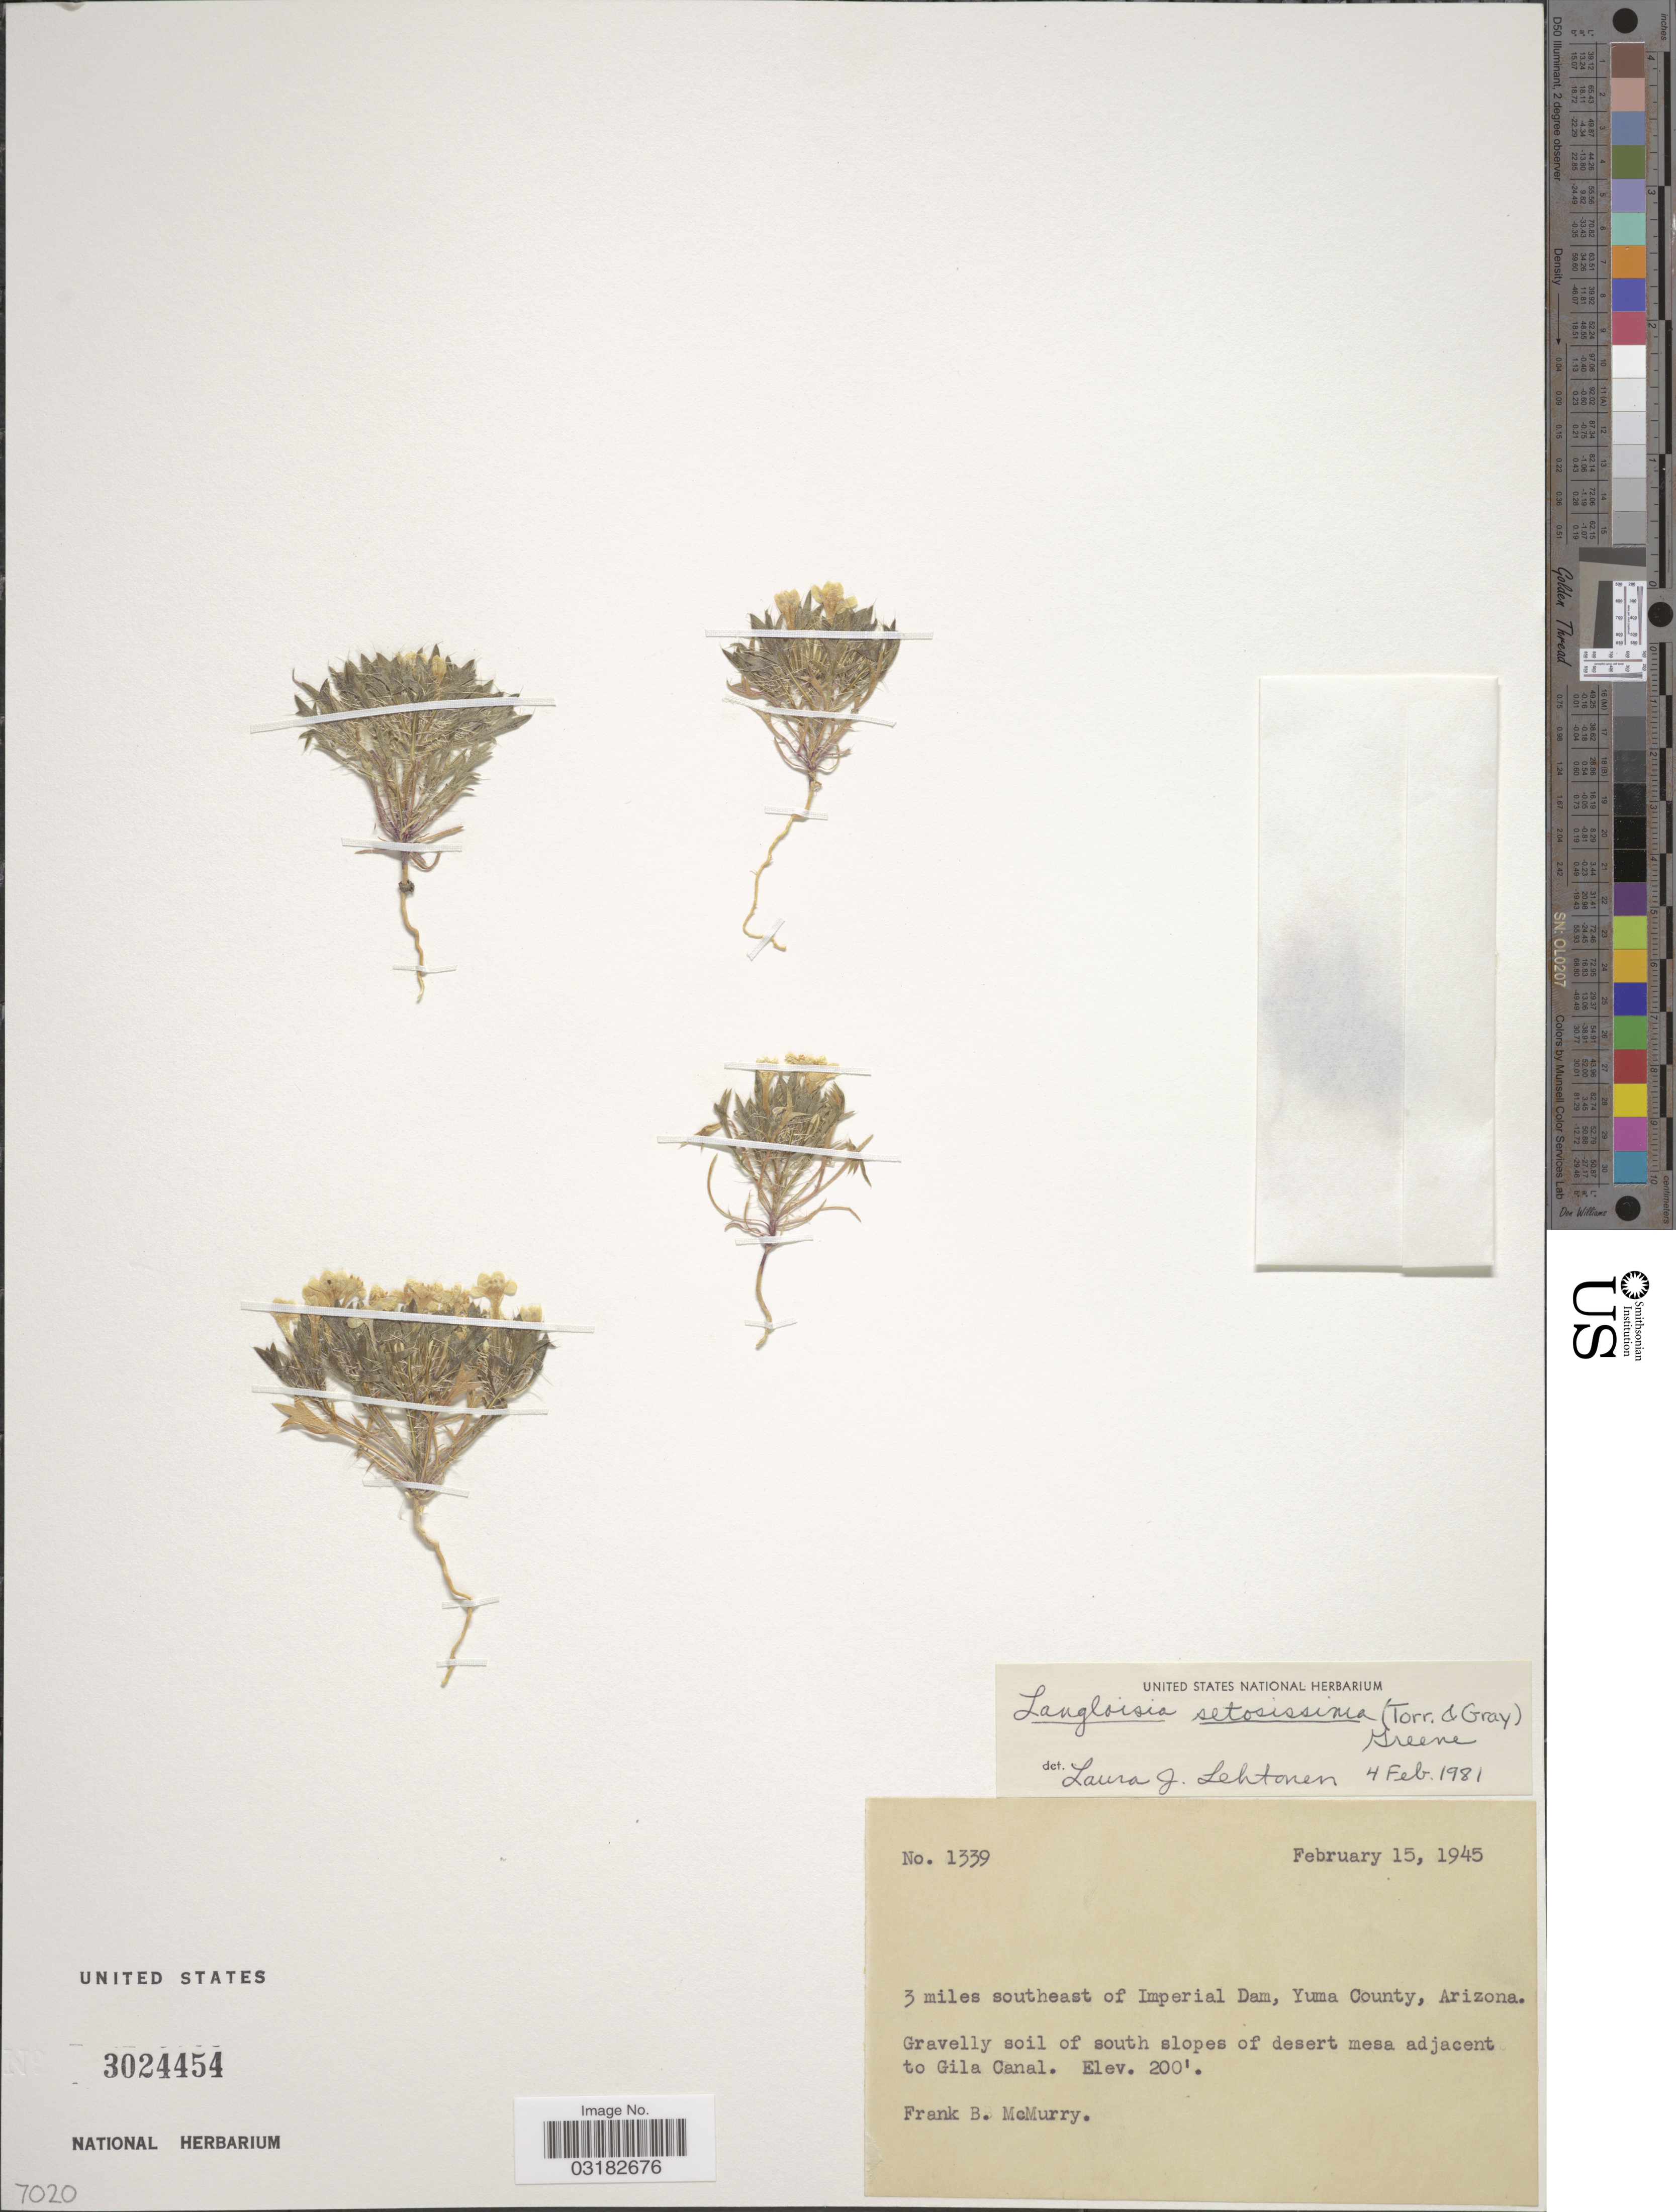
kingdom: Plantae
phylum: Tracheophyta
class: Magnoliopsida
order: Ericales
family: Polemoniaceae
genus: Langloisia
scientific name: Langloisia setosissima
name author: (Torr. & A. Gray) Greene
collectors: F. B. McMurry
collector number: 1339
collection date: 1945-02-15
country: United States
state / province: Arizona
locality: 3 miles southeast of Imperial Dam, Yuma County. Gravelly soil of south slopes of desert mesa adjacent to gila Canal.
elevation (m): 61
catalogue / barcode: US 3024454